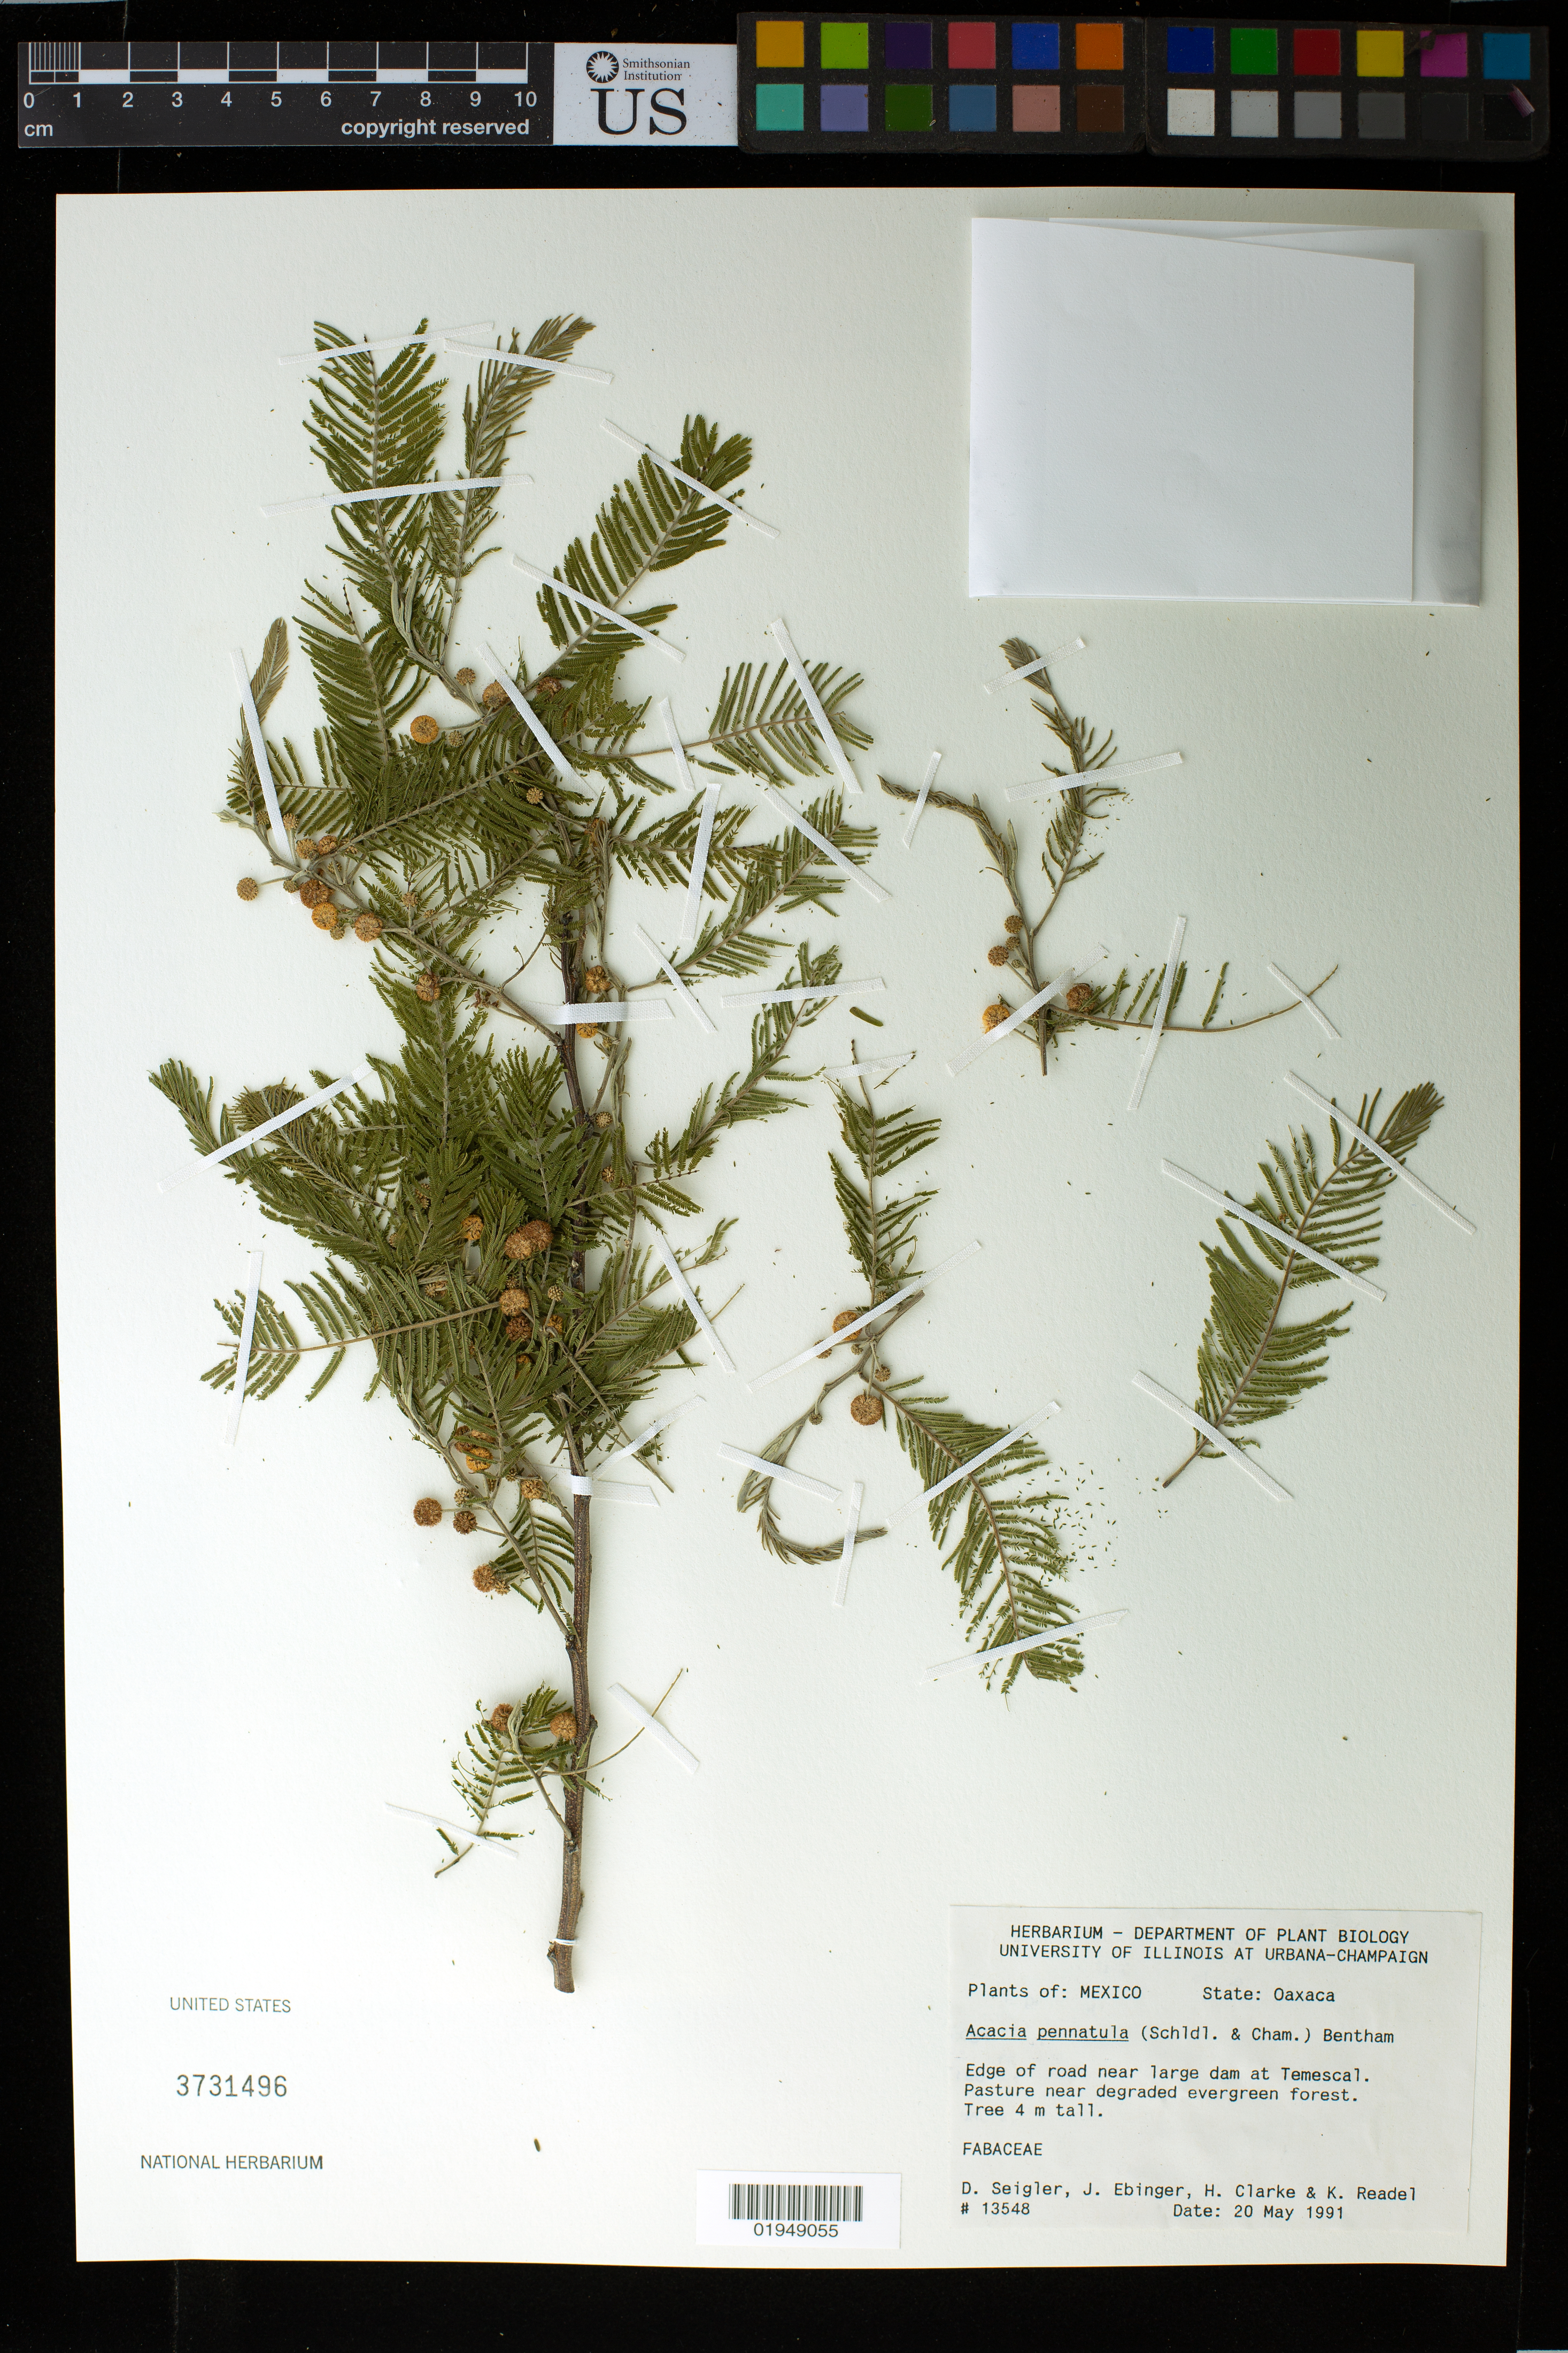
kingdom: Plantae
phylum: Tracheophyta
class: Magnoliopsida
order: Fabales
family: Fabaceae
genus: Vachellia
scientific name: Vachellia pennatula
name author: (Schltdl. & Cham.) Seigler & Ebinger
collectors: D. Seigler, J. Ebinger, K. Clarke & K. Readel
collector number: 13548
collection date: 1991-05-20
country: Mexico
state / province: Oaxaca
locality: Edge of road near dam on road from Tuxtepec to Temascal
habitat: Pasture near degraded evergreen forest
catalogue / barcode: US 3731496